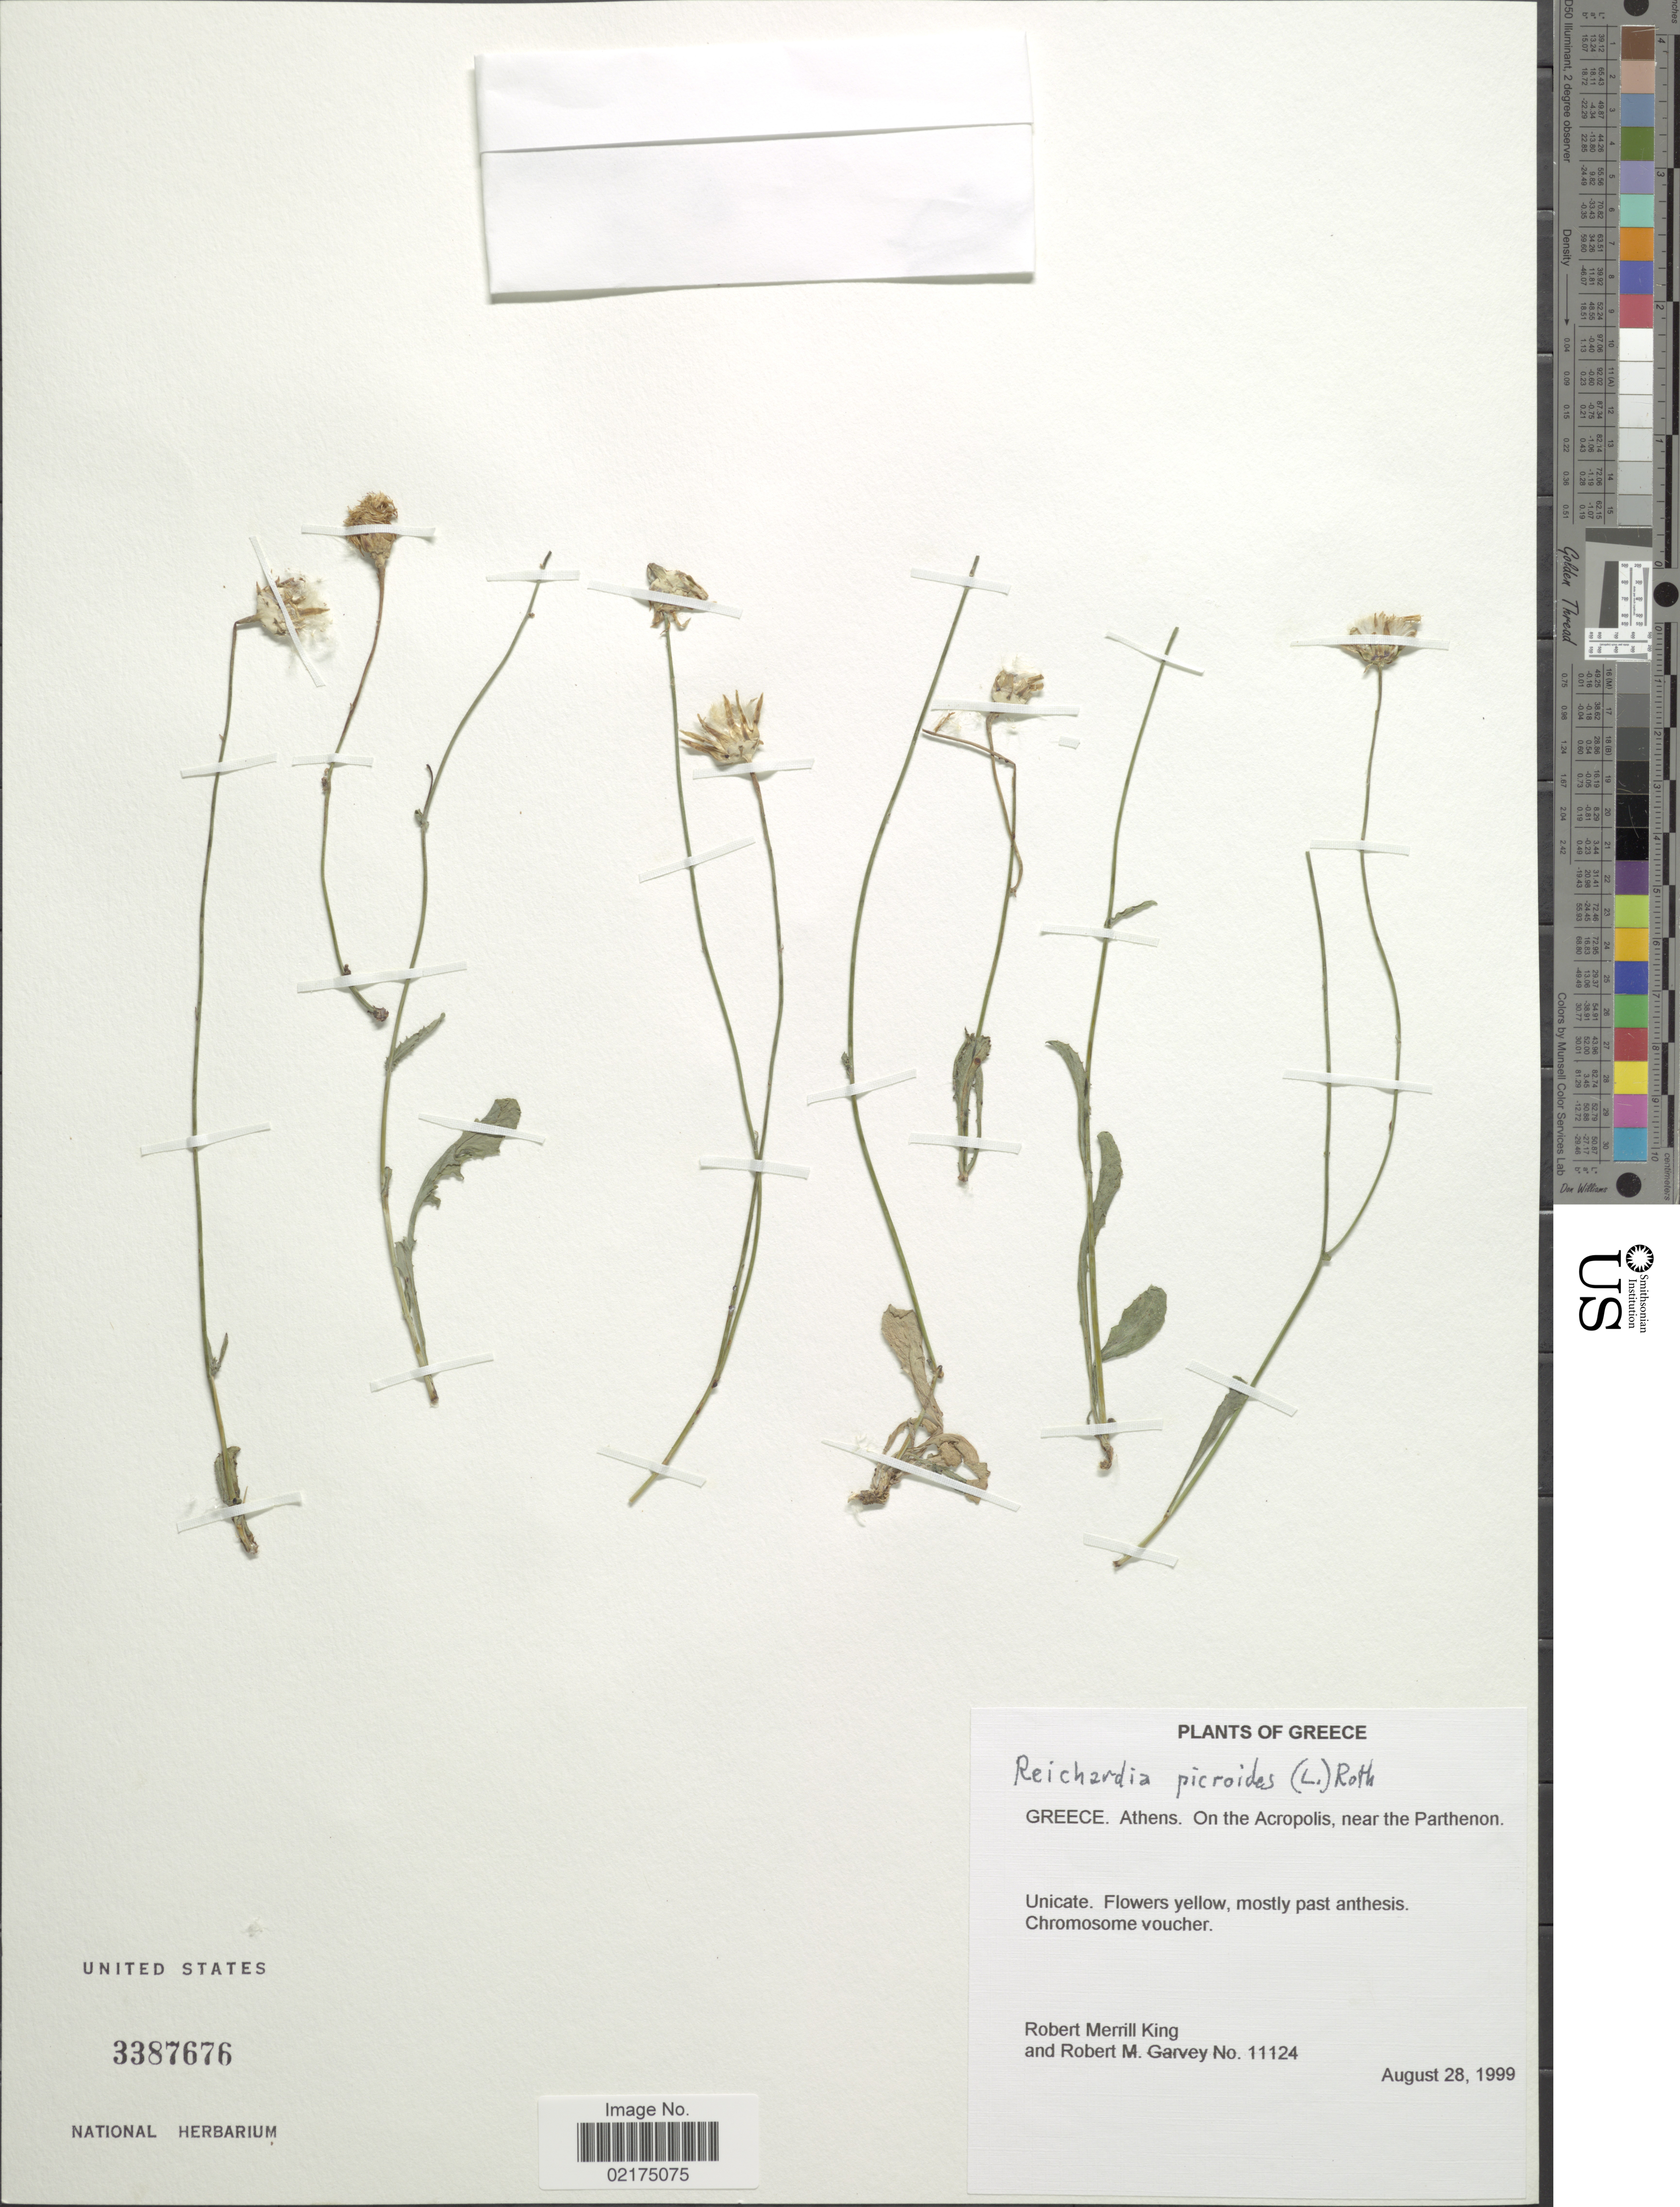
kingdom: Plantae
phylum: Tracheophyta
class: Magnoliopsida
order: Asterales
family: Asteraceae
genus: Reichardia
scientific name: Reichardia picroides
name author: (L.) Roth.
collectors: R. M. King & R. Garvey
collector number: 11124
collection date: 1999-08-28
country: Greece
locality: Athens. On the Acropolis, near the Parthenon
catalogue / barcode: US 3387676